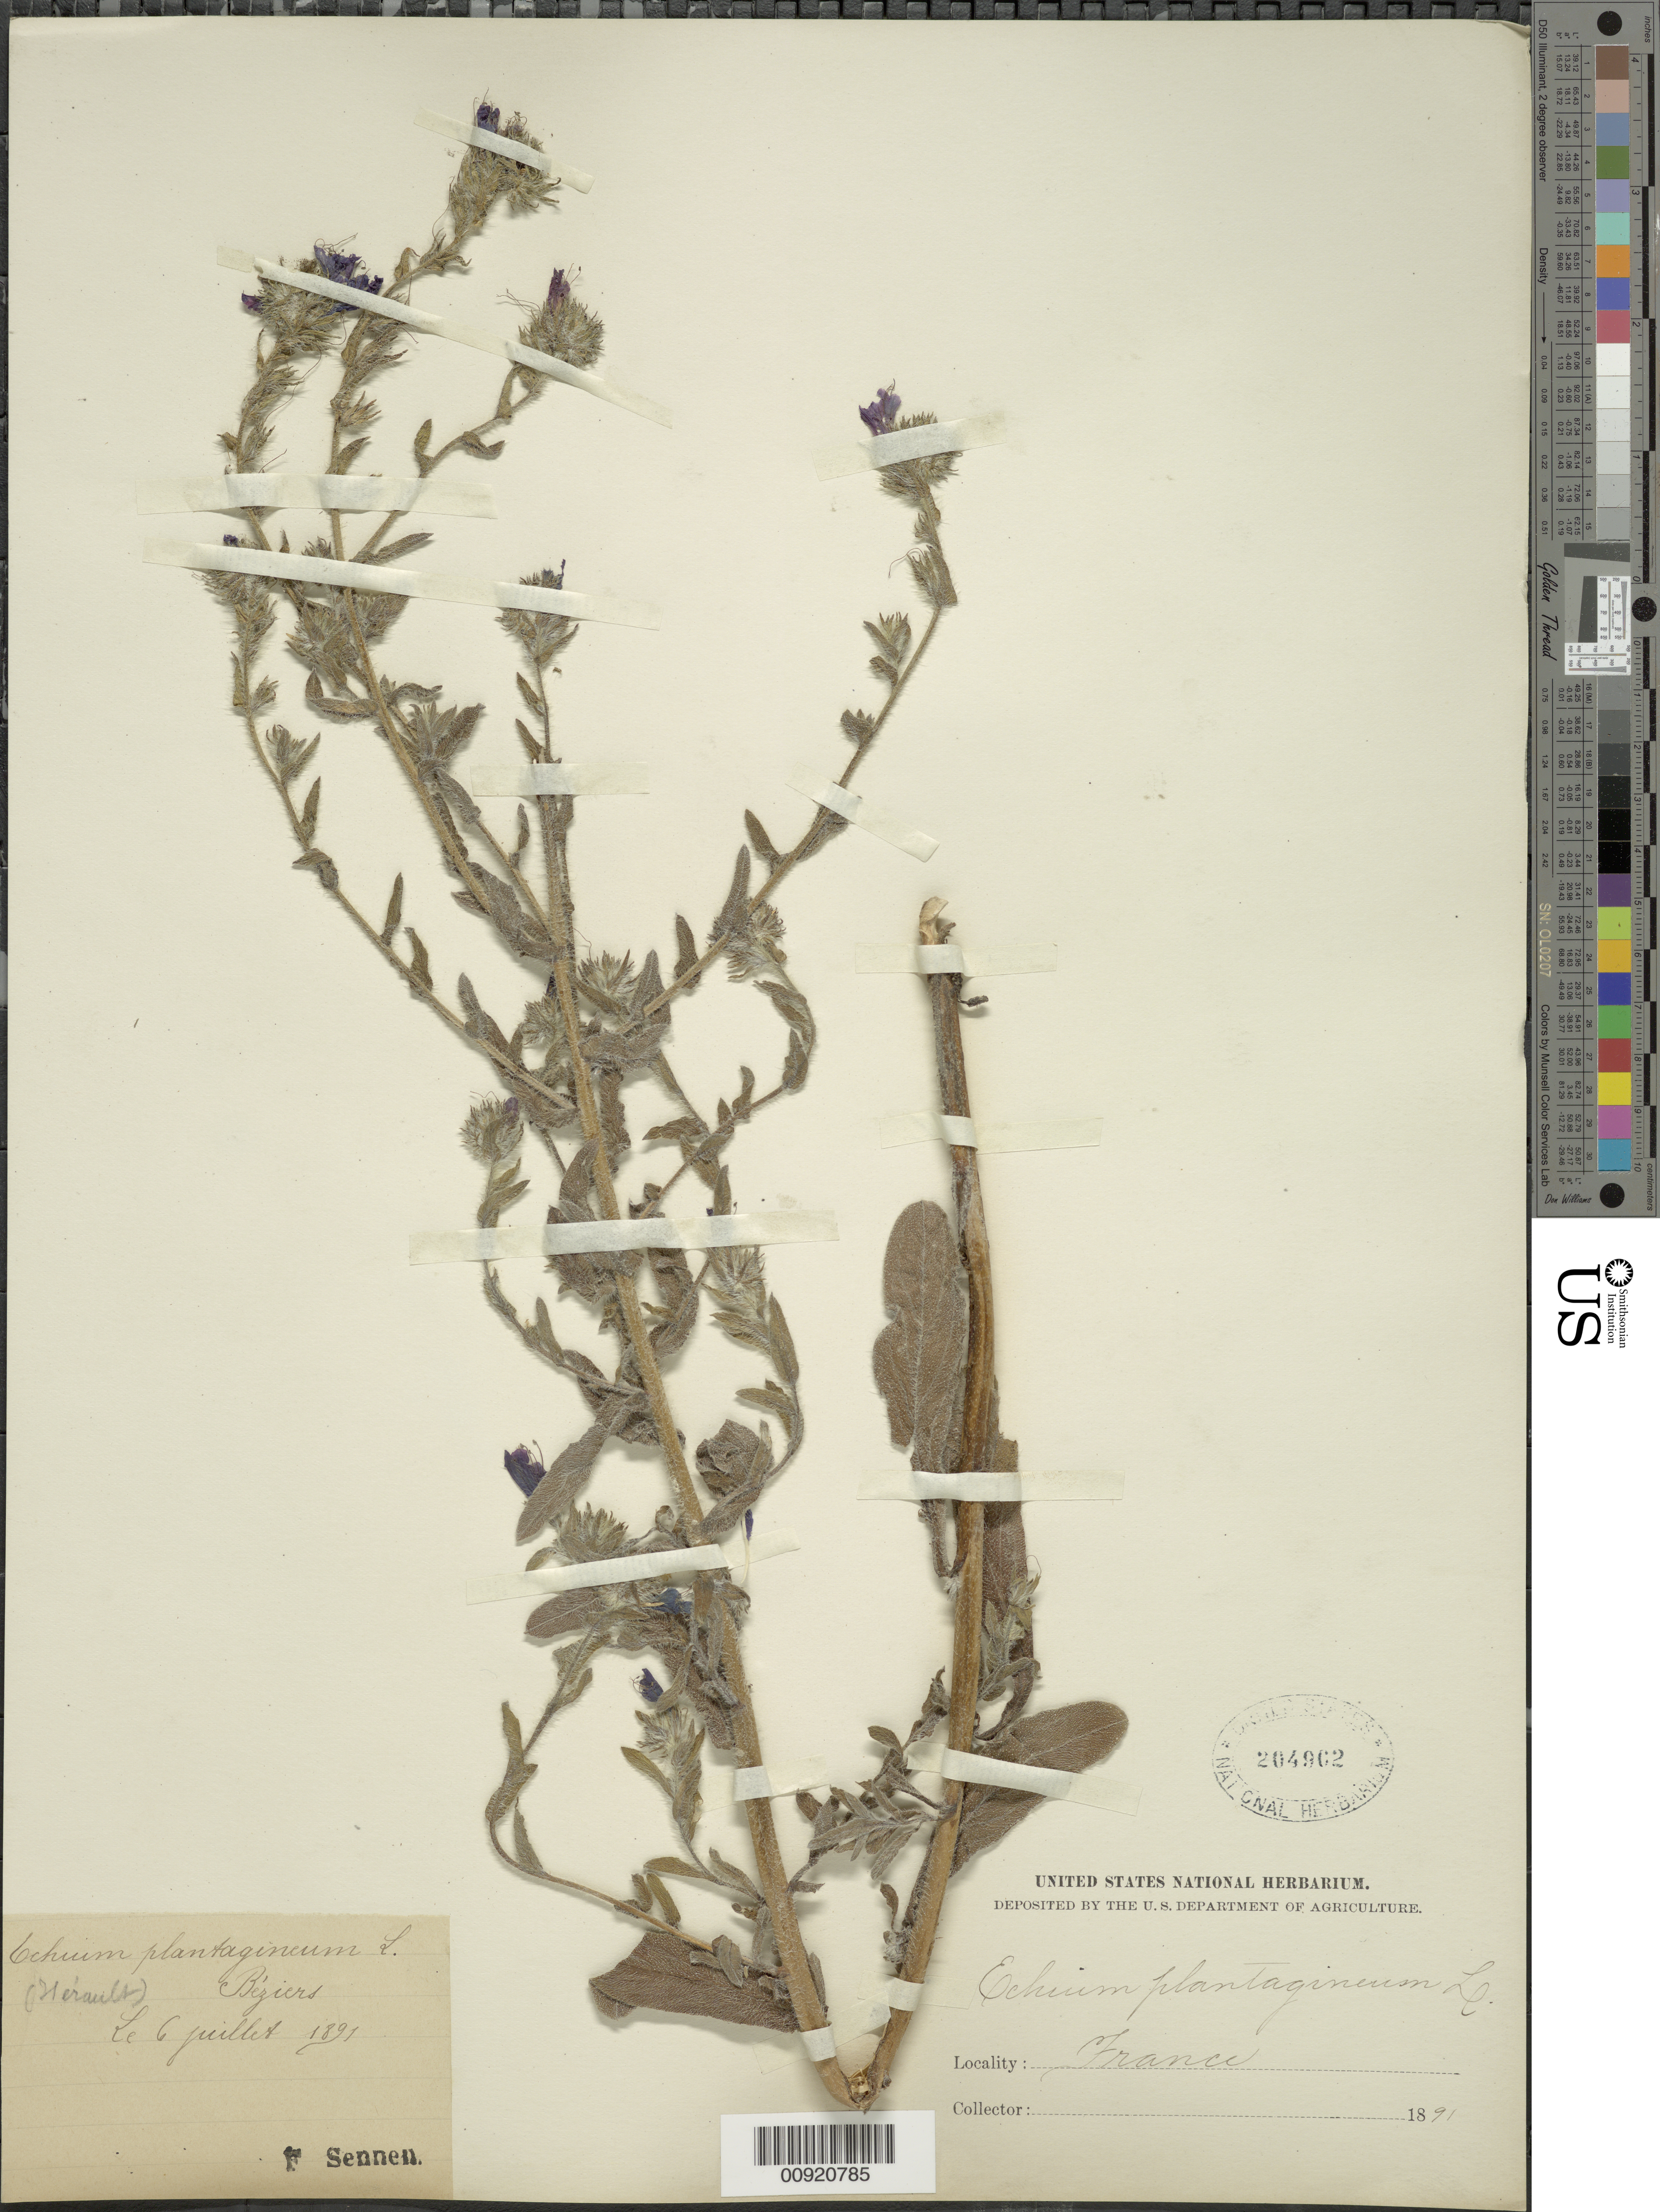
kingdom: Plantae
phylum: Tracheophyta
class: Magnoliopsida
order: Boraginales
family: Boraginaceae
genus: Echium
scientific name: Echium plantagineum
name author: L.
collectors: E. Sennen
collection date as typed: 06 Jul 1891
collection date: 1891-07-06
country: France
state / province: Occitanie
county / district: Hérault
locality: (Herault) Beziers.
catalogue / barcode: US 204902